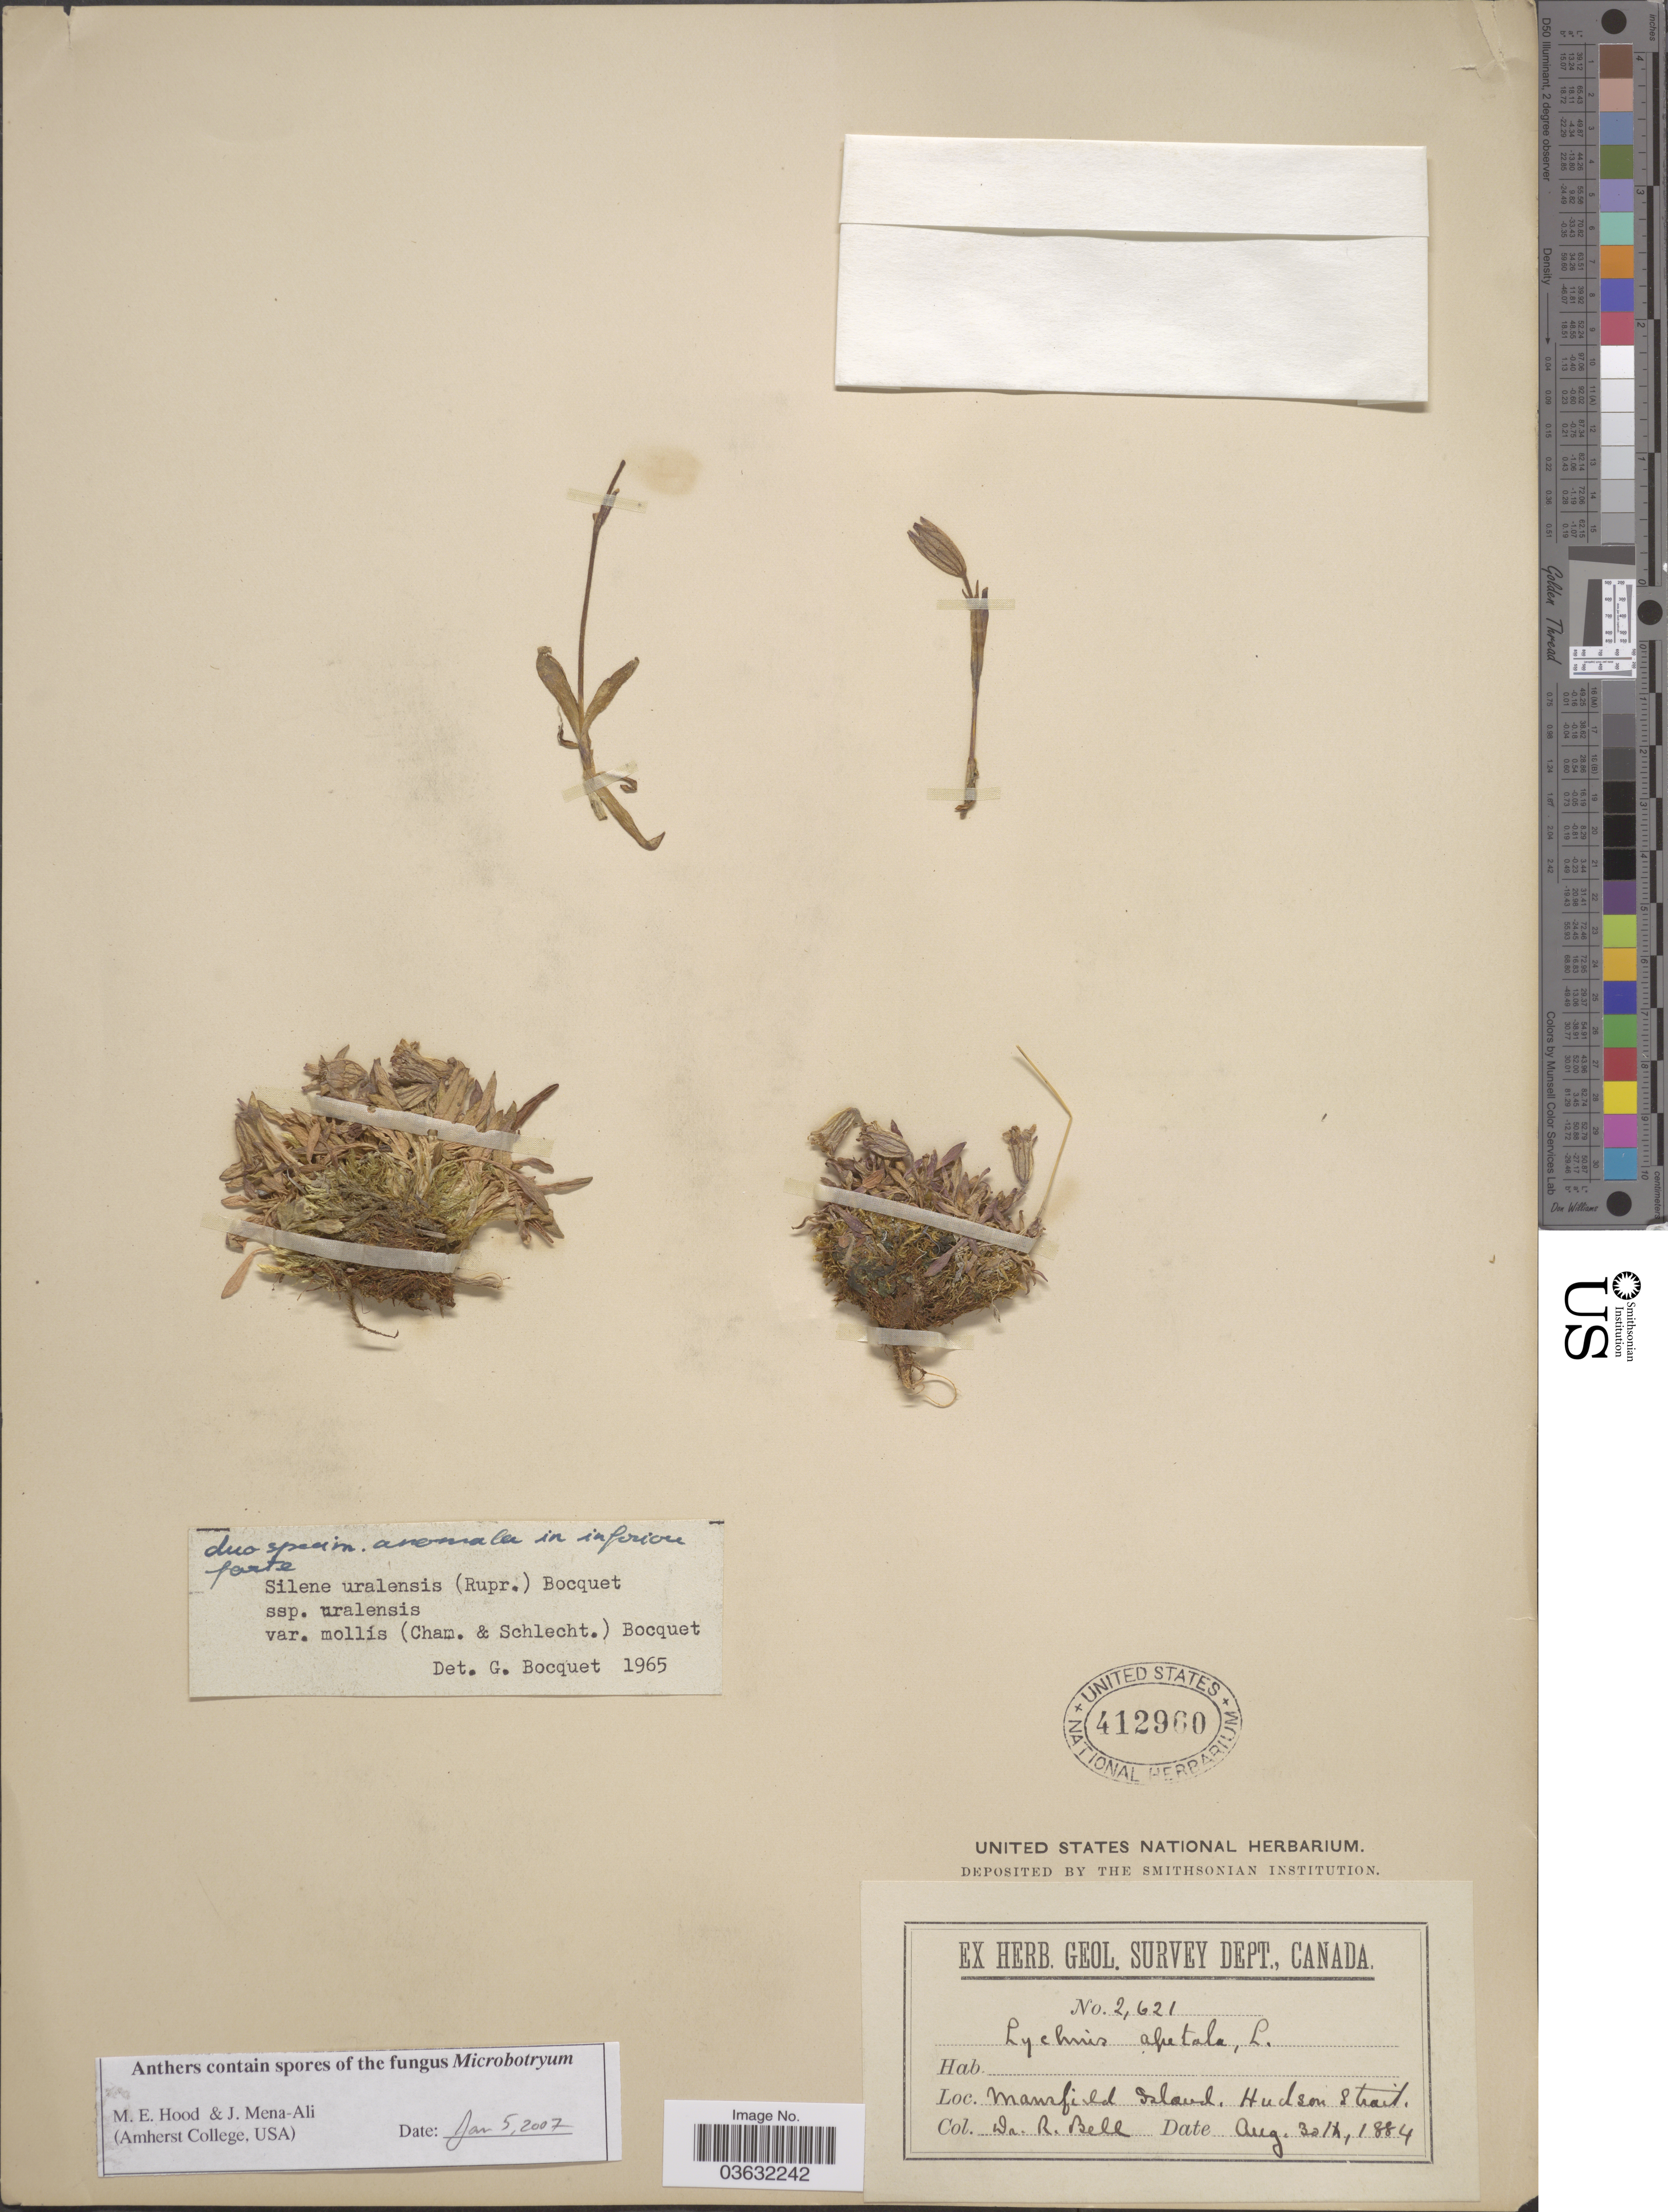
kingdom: Plantae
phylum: Tracheophyta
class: Magnoliopsida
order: Caryophyllales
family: Caryophyllaceae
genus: Silene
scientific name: Silene uralensis var. mollis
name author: (Cham. & Schltdl.) Bocquet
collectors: D. A. Bell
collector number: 2621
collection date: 1884-08-30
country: Canada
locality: Mansfield Island, Hudson Strait.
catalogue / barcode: US 412960